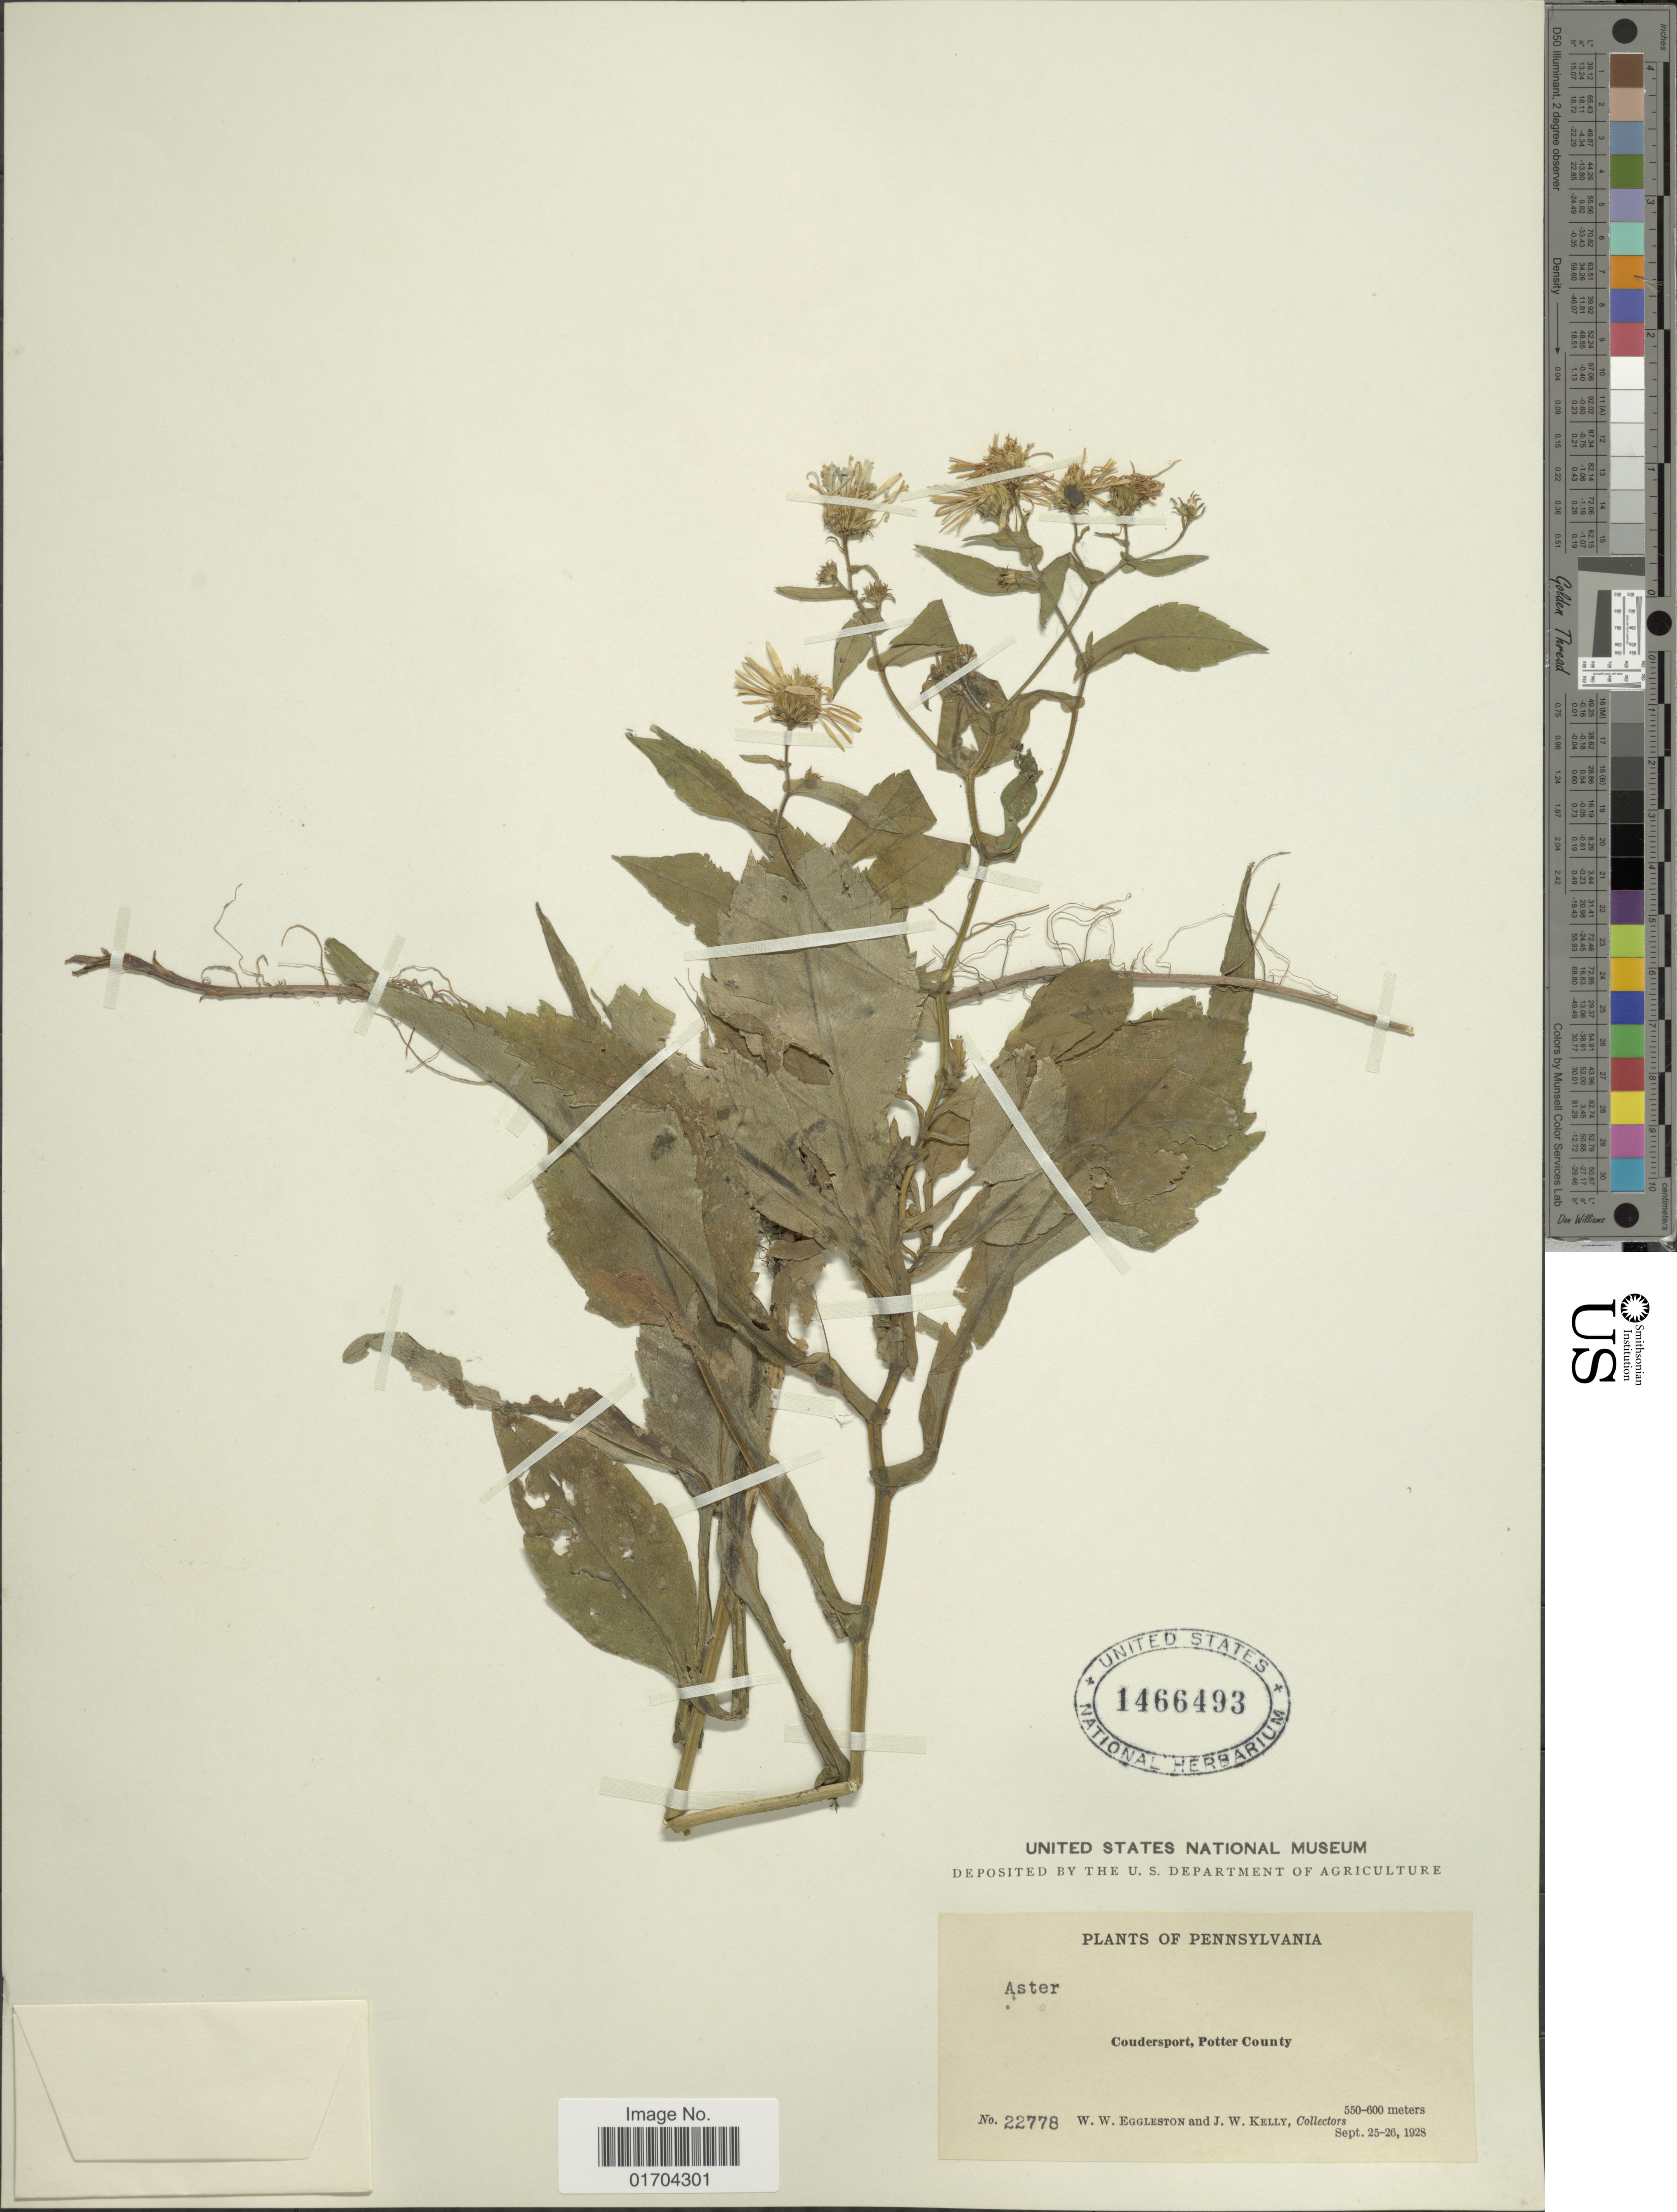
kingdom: Plantae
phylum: Tracheophyta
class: Magnoliopsida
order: Asterales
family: Asteraceae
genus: Symphyotrichum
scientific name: Symphyotrichum sp.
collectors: W. W. Eggleston & J. Kelly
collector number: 22778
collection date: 1928-09-25/1928-09-26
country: United States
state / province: Pennsylvania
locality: Coudersport, Potter County.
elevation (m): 550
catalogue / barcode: US 1466493